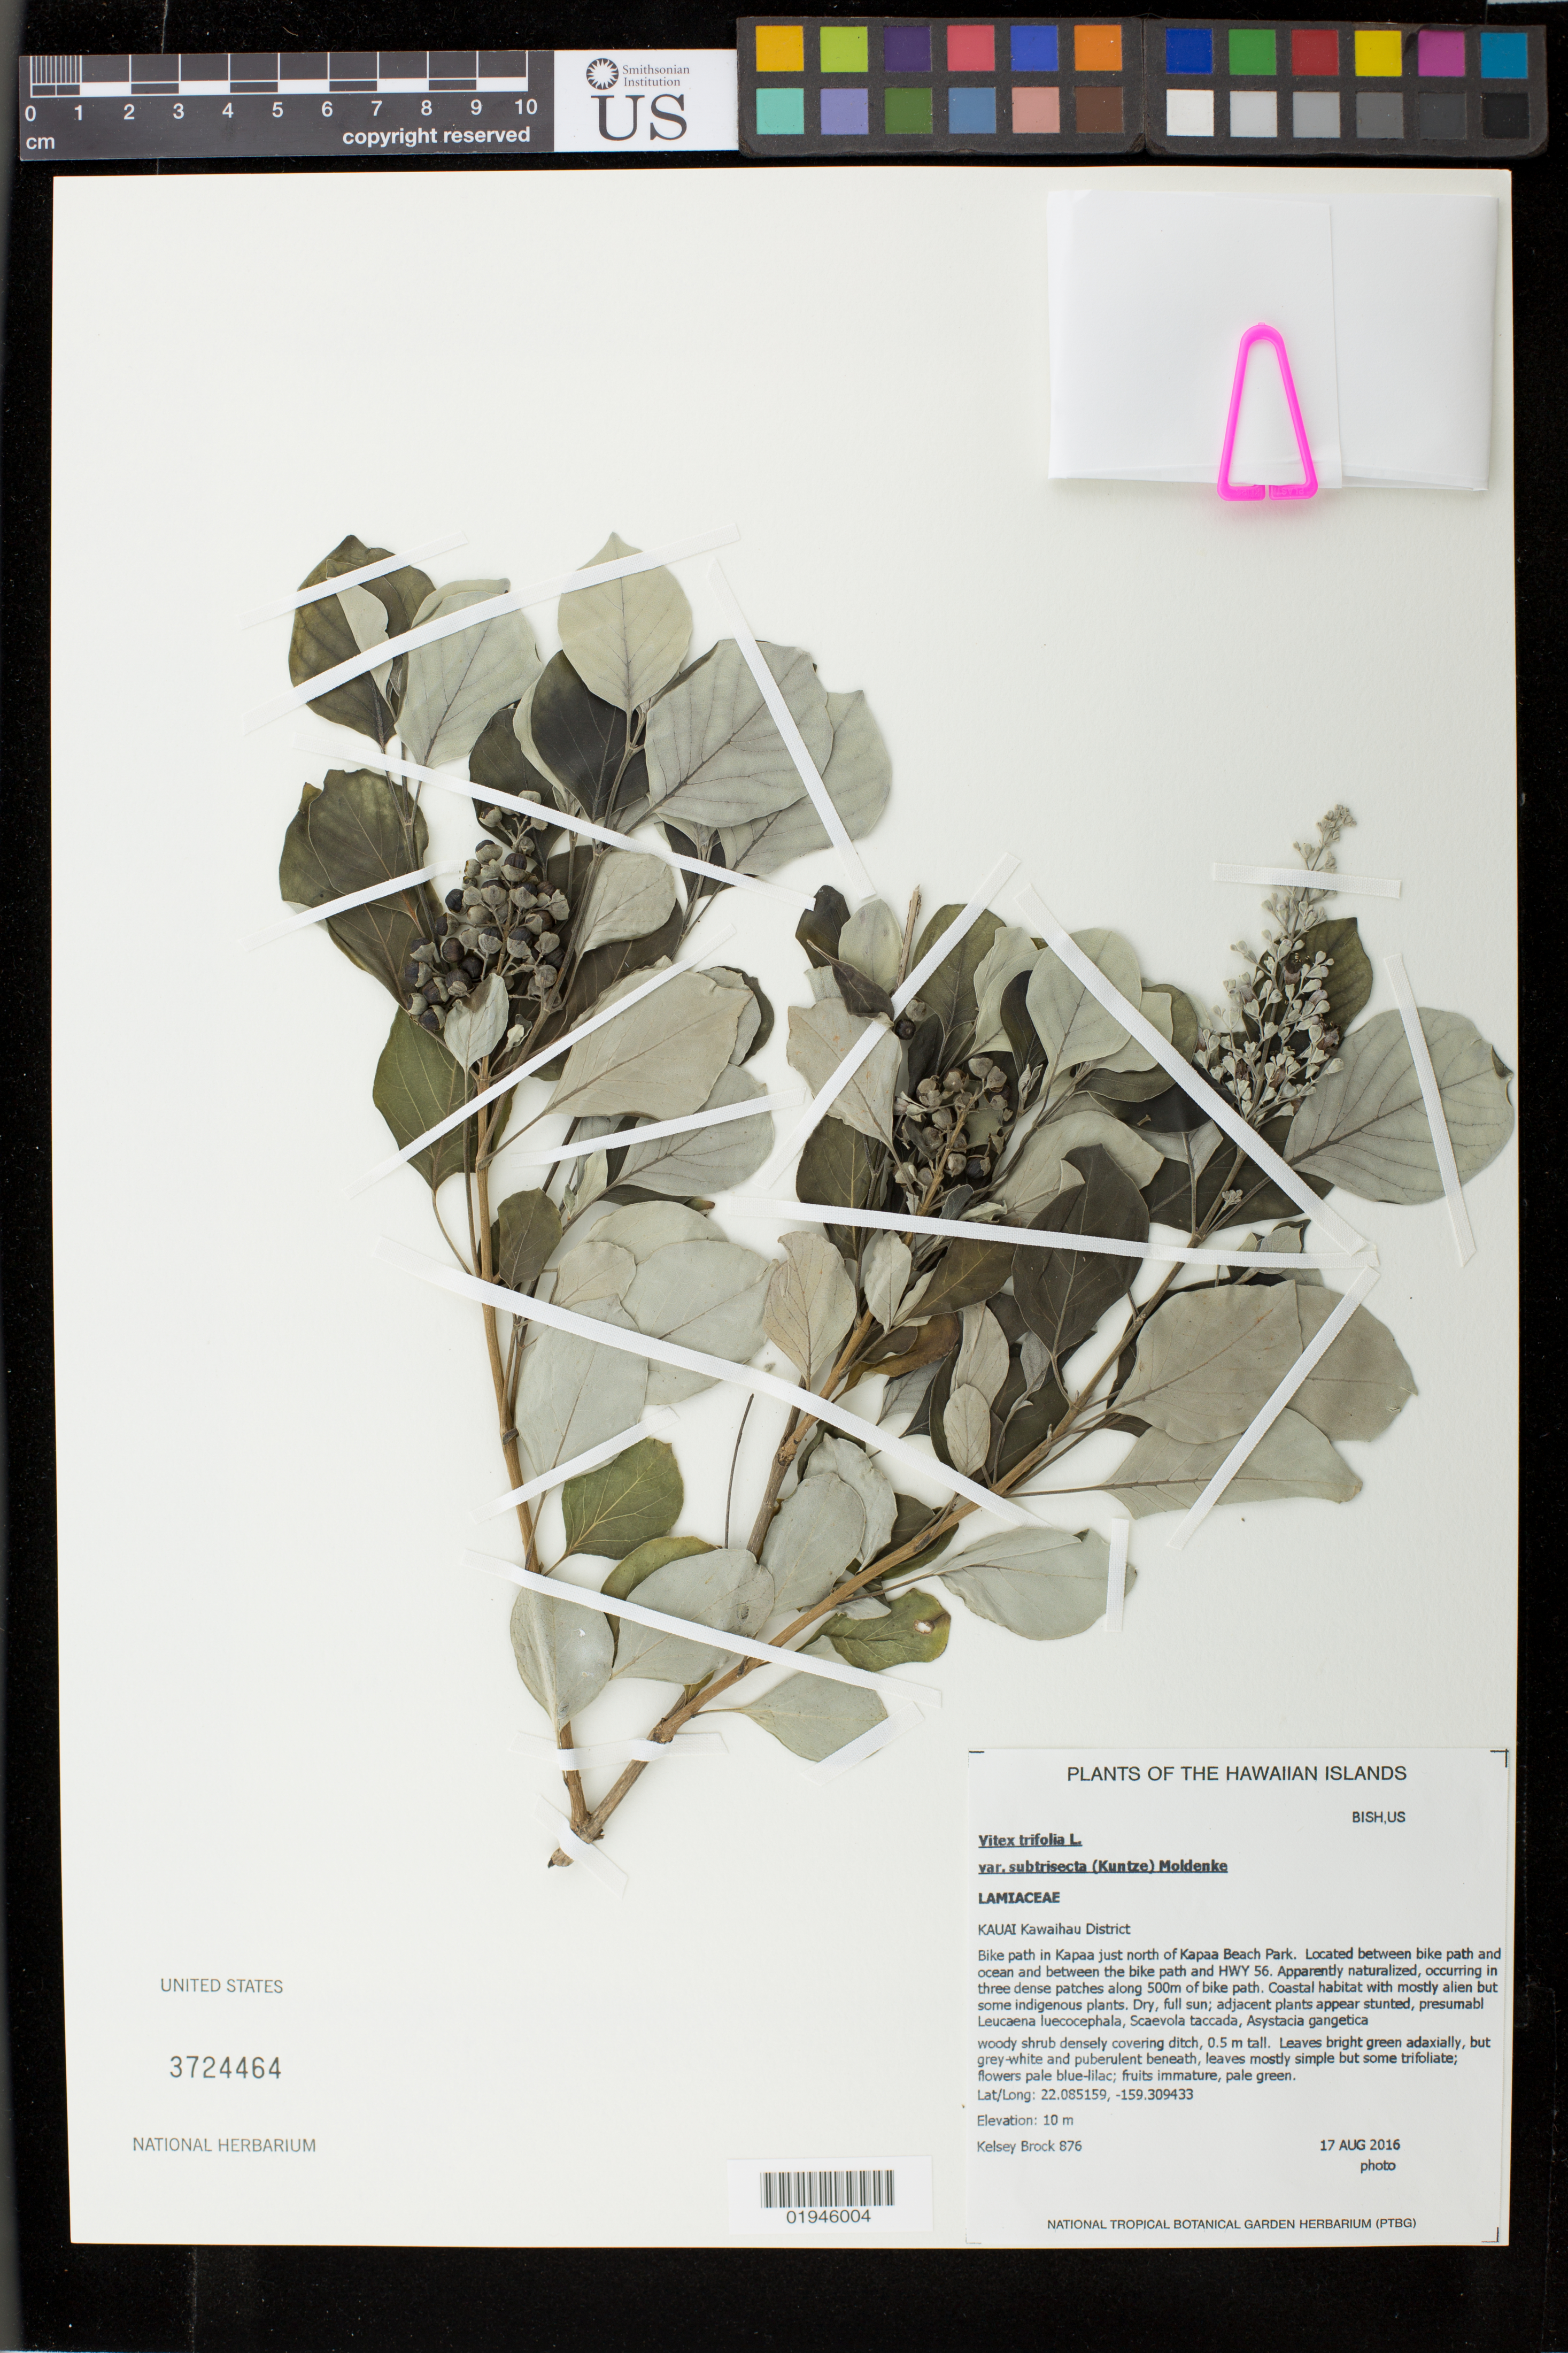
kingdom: Plantae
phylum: Tracheophyta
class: Magnoliopsida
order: Lamiales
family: Lamiaceae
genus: Vitex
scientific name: Vitex rotundifolia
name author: L. f.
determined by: Wagner, W. L., (BOT), Smithsonian Institution - National Museum of Natural History (UNITED STATES)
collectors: K. Brock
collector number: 876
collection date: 2016-08-17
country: United States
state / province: Hawaii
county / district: Kauai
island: Kaua'i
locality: Kawaihau District, Bike path in Kapaa just north of Kapaa Beach Park. Between bike path and ocean and between the bick path and Hwy 56.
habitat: Coastal habitat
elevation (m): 10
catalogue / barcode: US 3724464